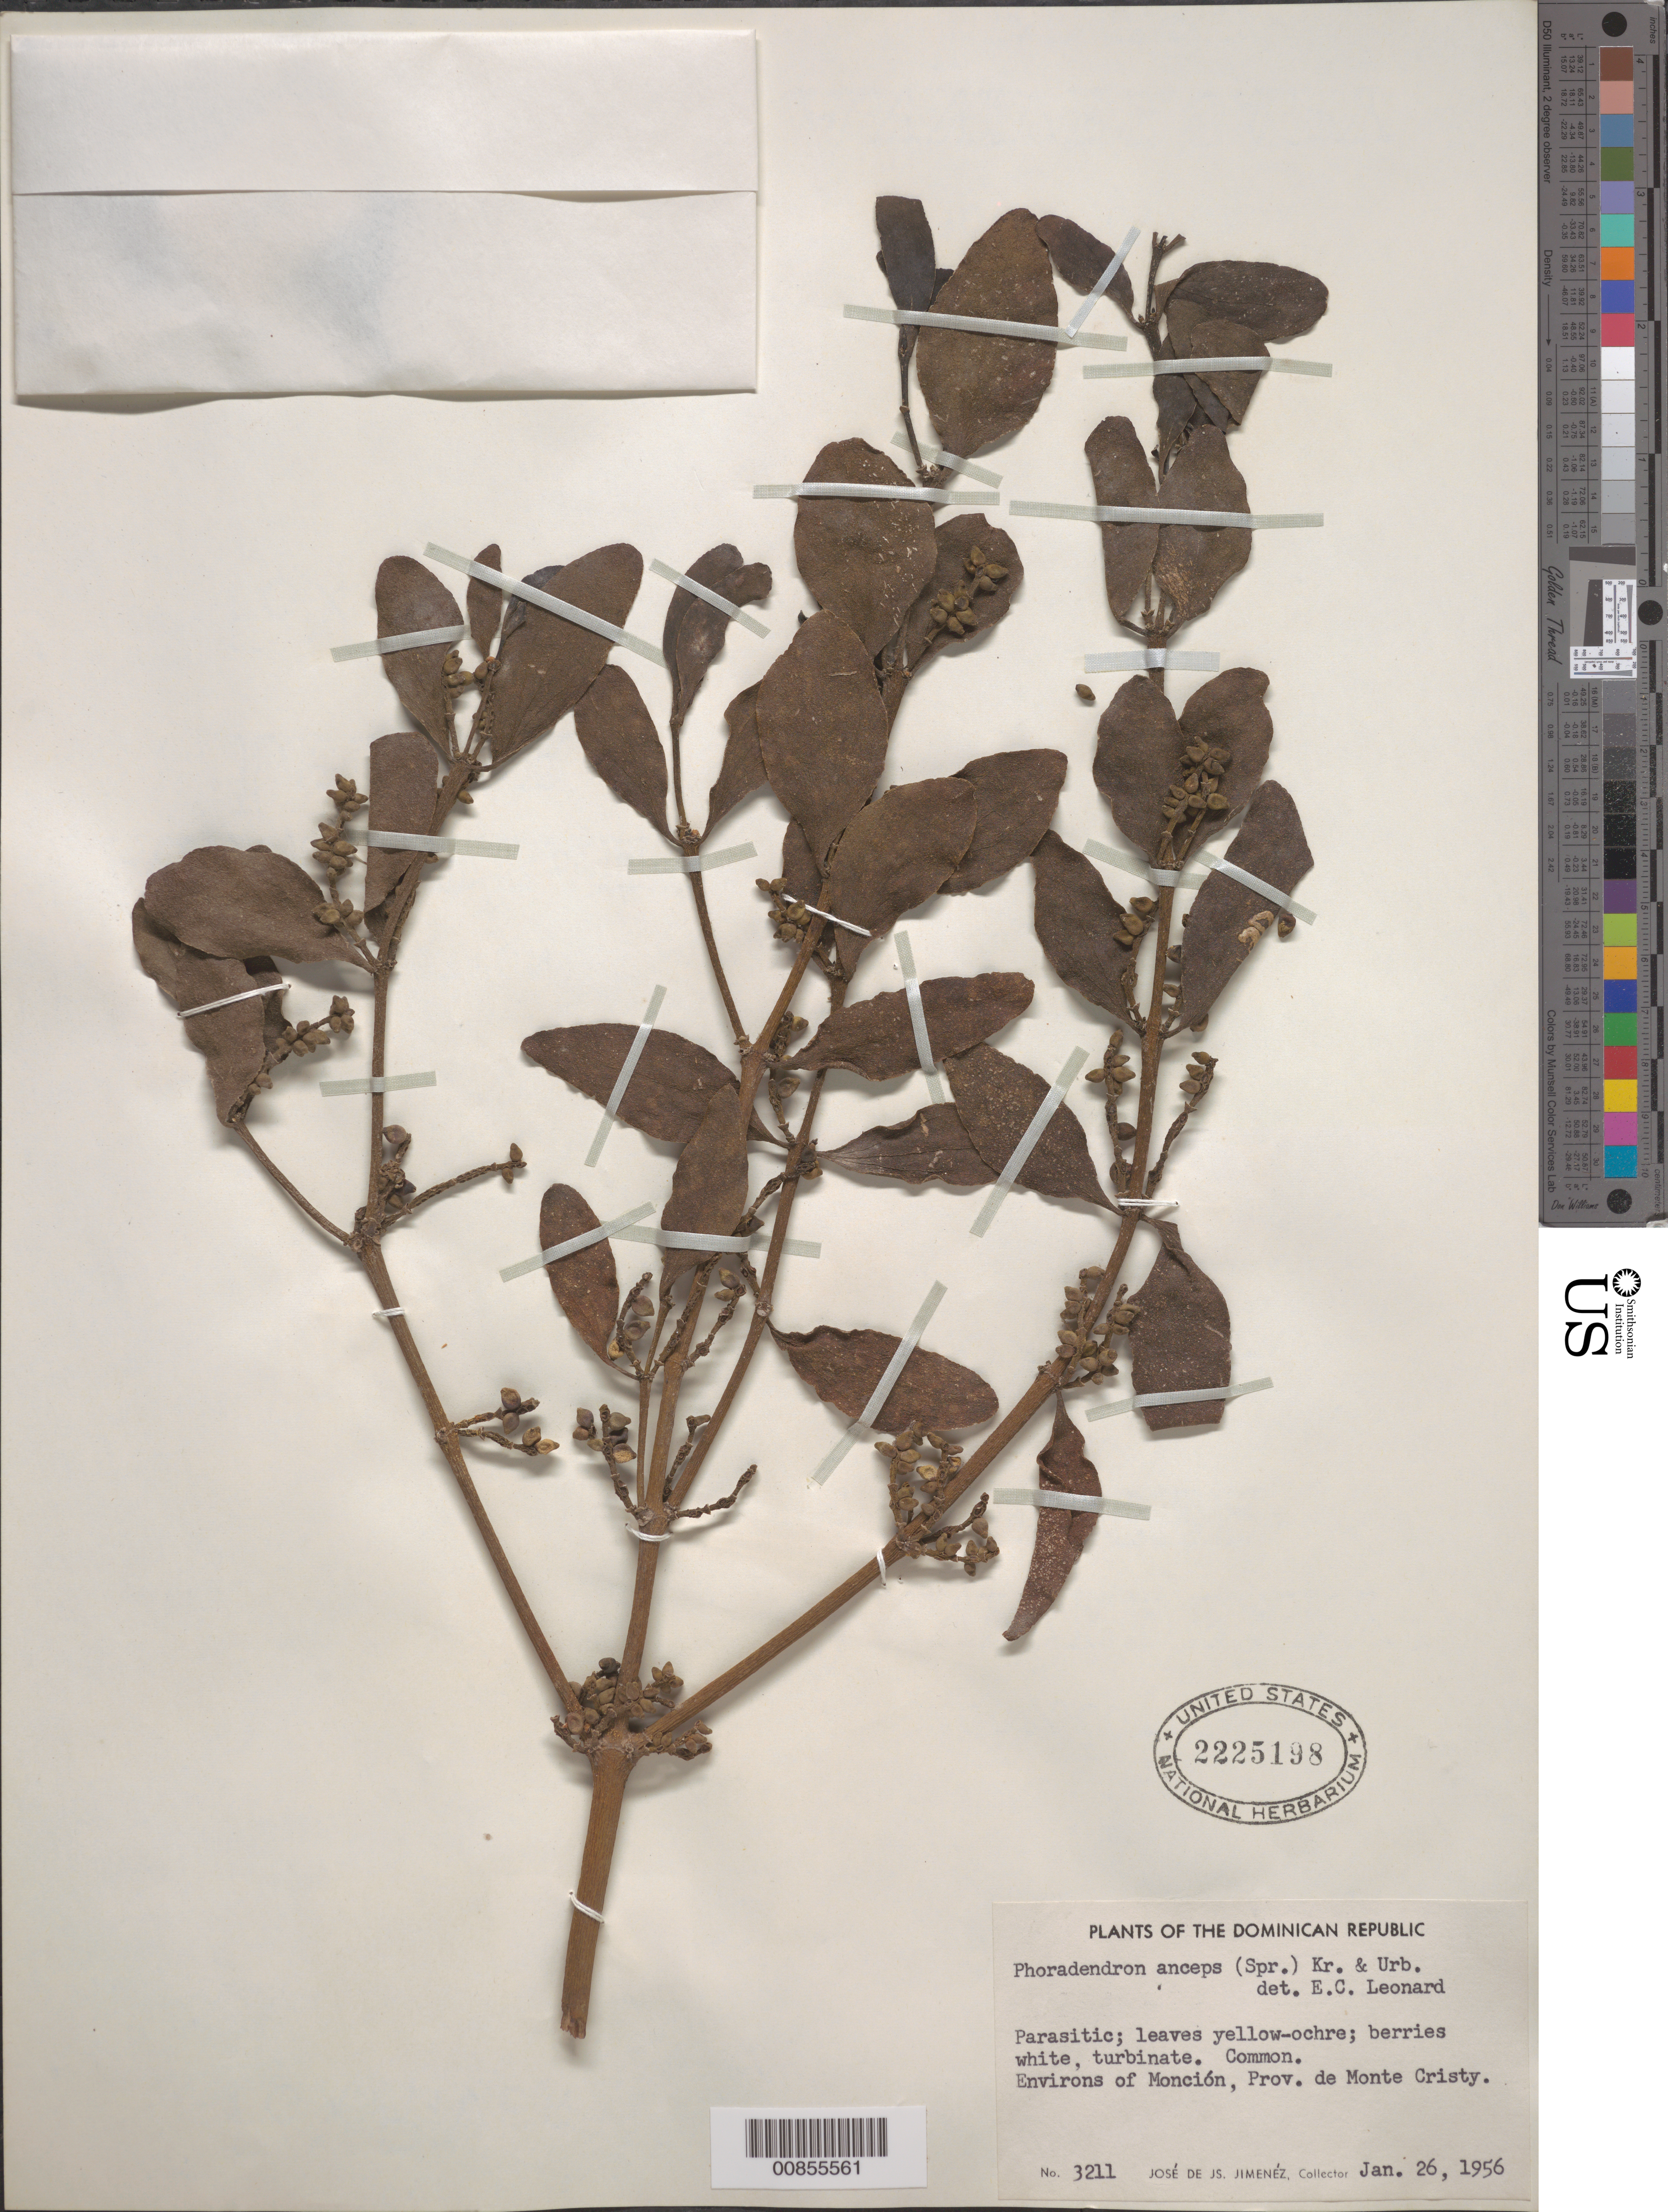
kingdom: Plantae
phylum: Tracheophyta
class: Magnoliopsida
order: Santalales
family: Viscaceae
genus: Phoradendron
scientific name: Phoradendron anceps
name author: (Spreng.) M. Gómez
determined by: Leonard, Emery C., (US)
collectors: J. J. Jiménez Almonte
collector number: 3211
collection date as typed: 26 Jan 1956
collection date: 1956-01-26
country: Dominican Republic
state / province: Monte Cristi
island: Hispaniola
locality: Environs of Monción.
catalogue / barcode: US 2225198